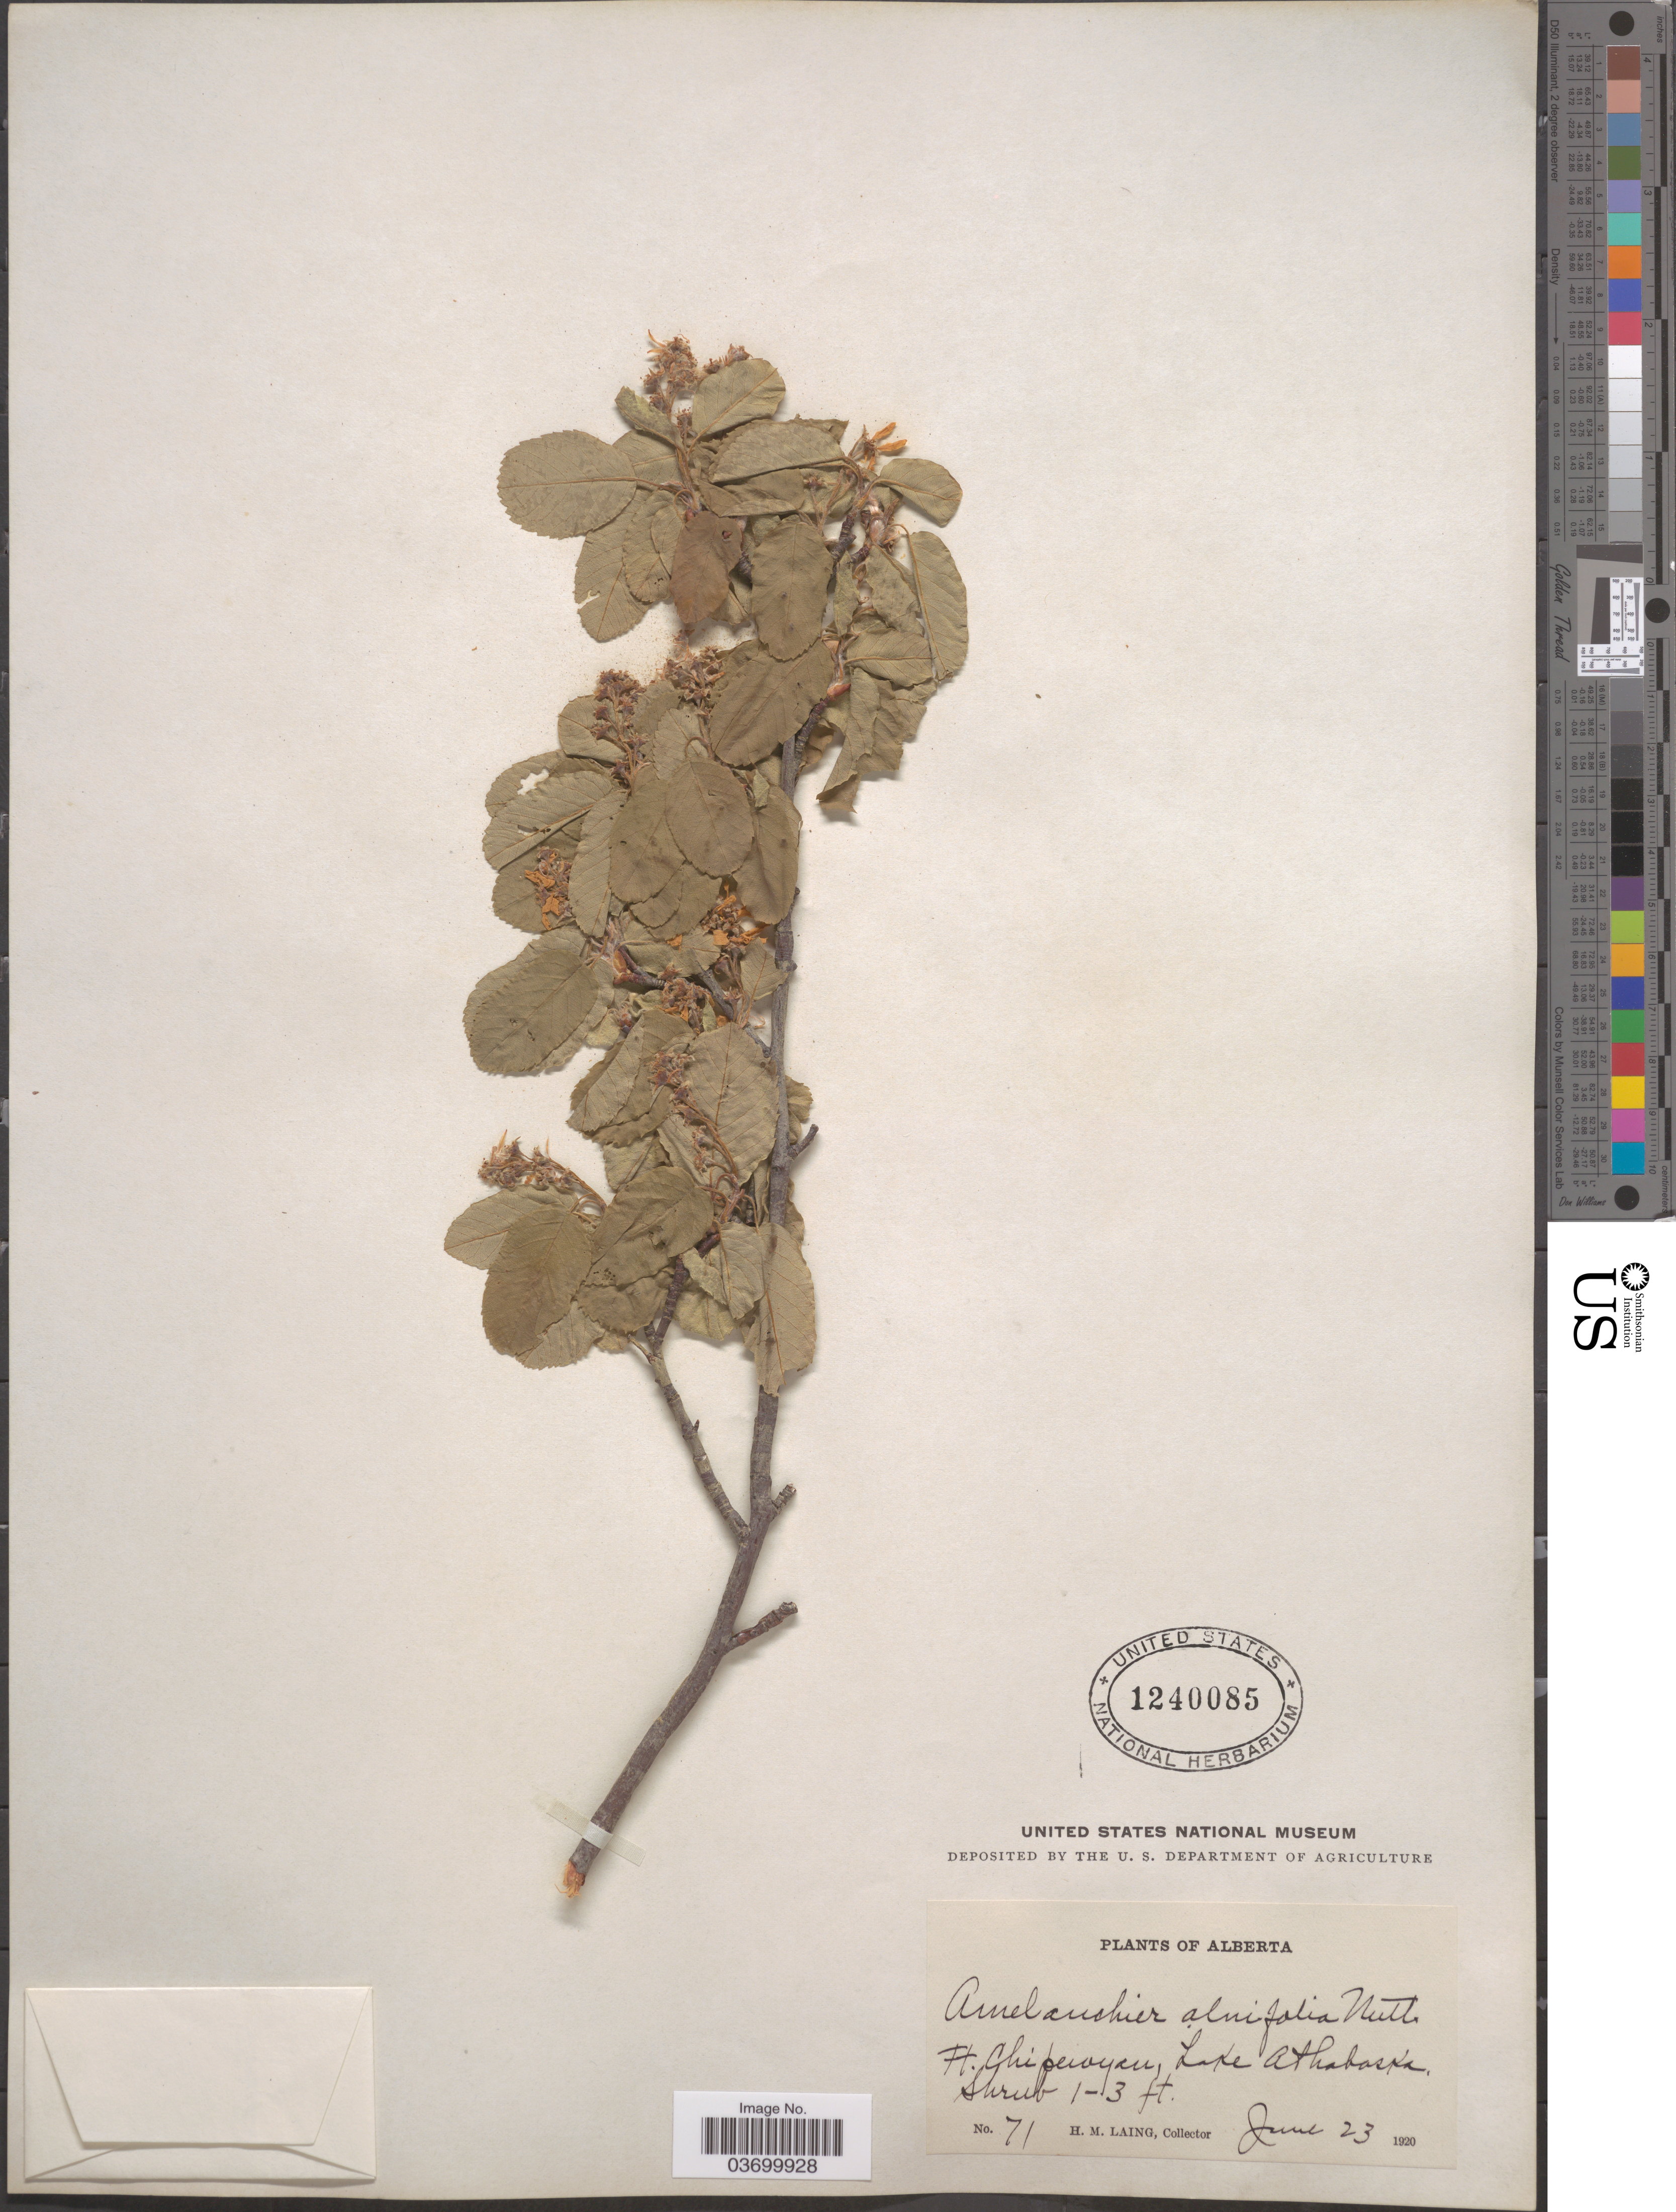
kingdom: Plantae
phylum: Tracheophyta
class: Magnoliopsida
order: Rosales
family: Rosaceae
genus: Amelanchier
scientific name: Amelanchier alnifolia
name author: (Nutt.) Nutt. ex M. Roem.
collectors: H. Laing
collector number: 71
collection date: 1920-06-23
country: Canada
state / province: Alberta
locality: Ft. Chipewyan, Lake Athabaska.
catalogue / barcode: US 1240085